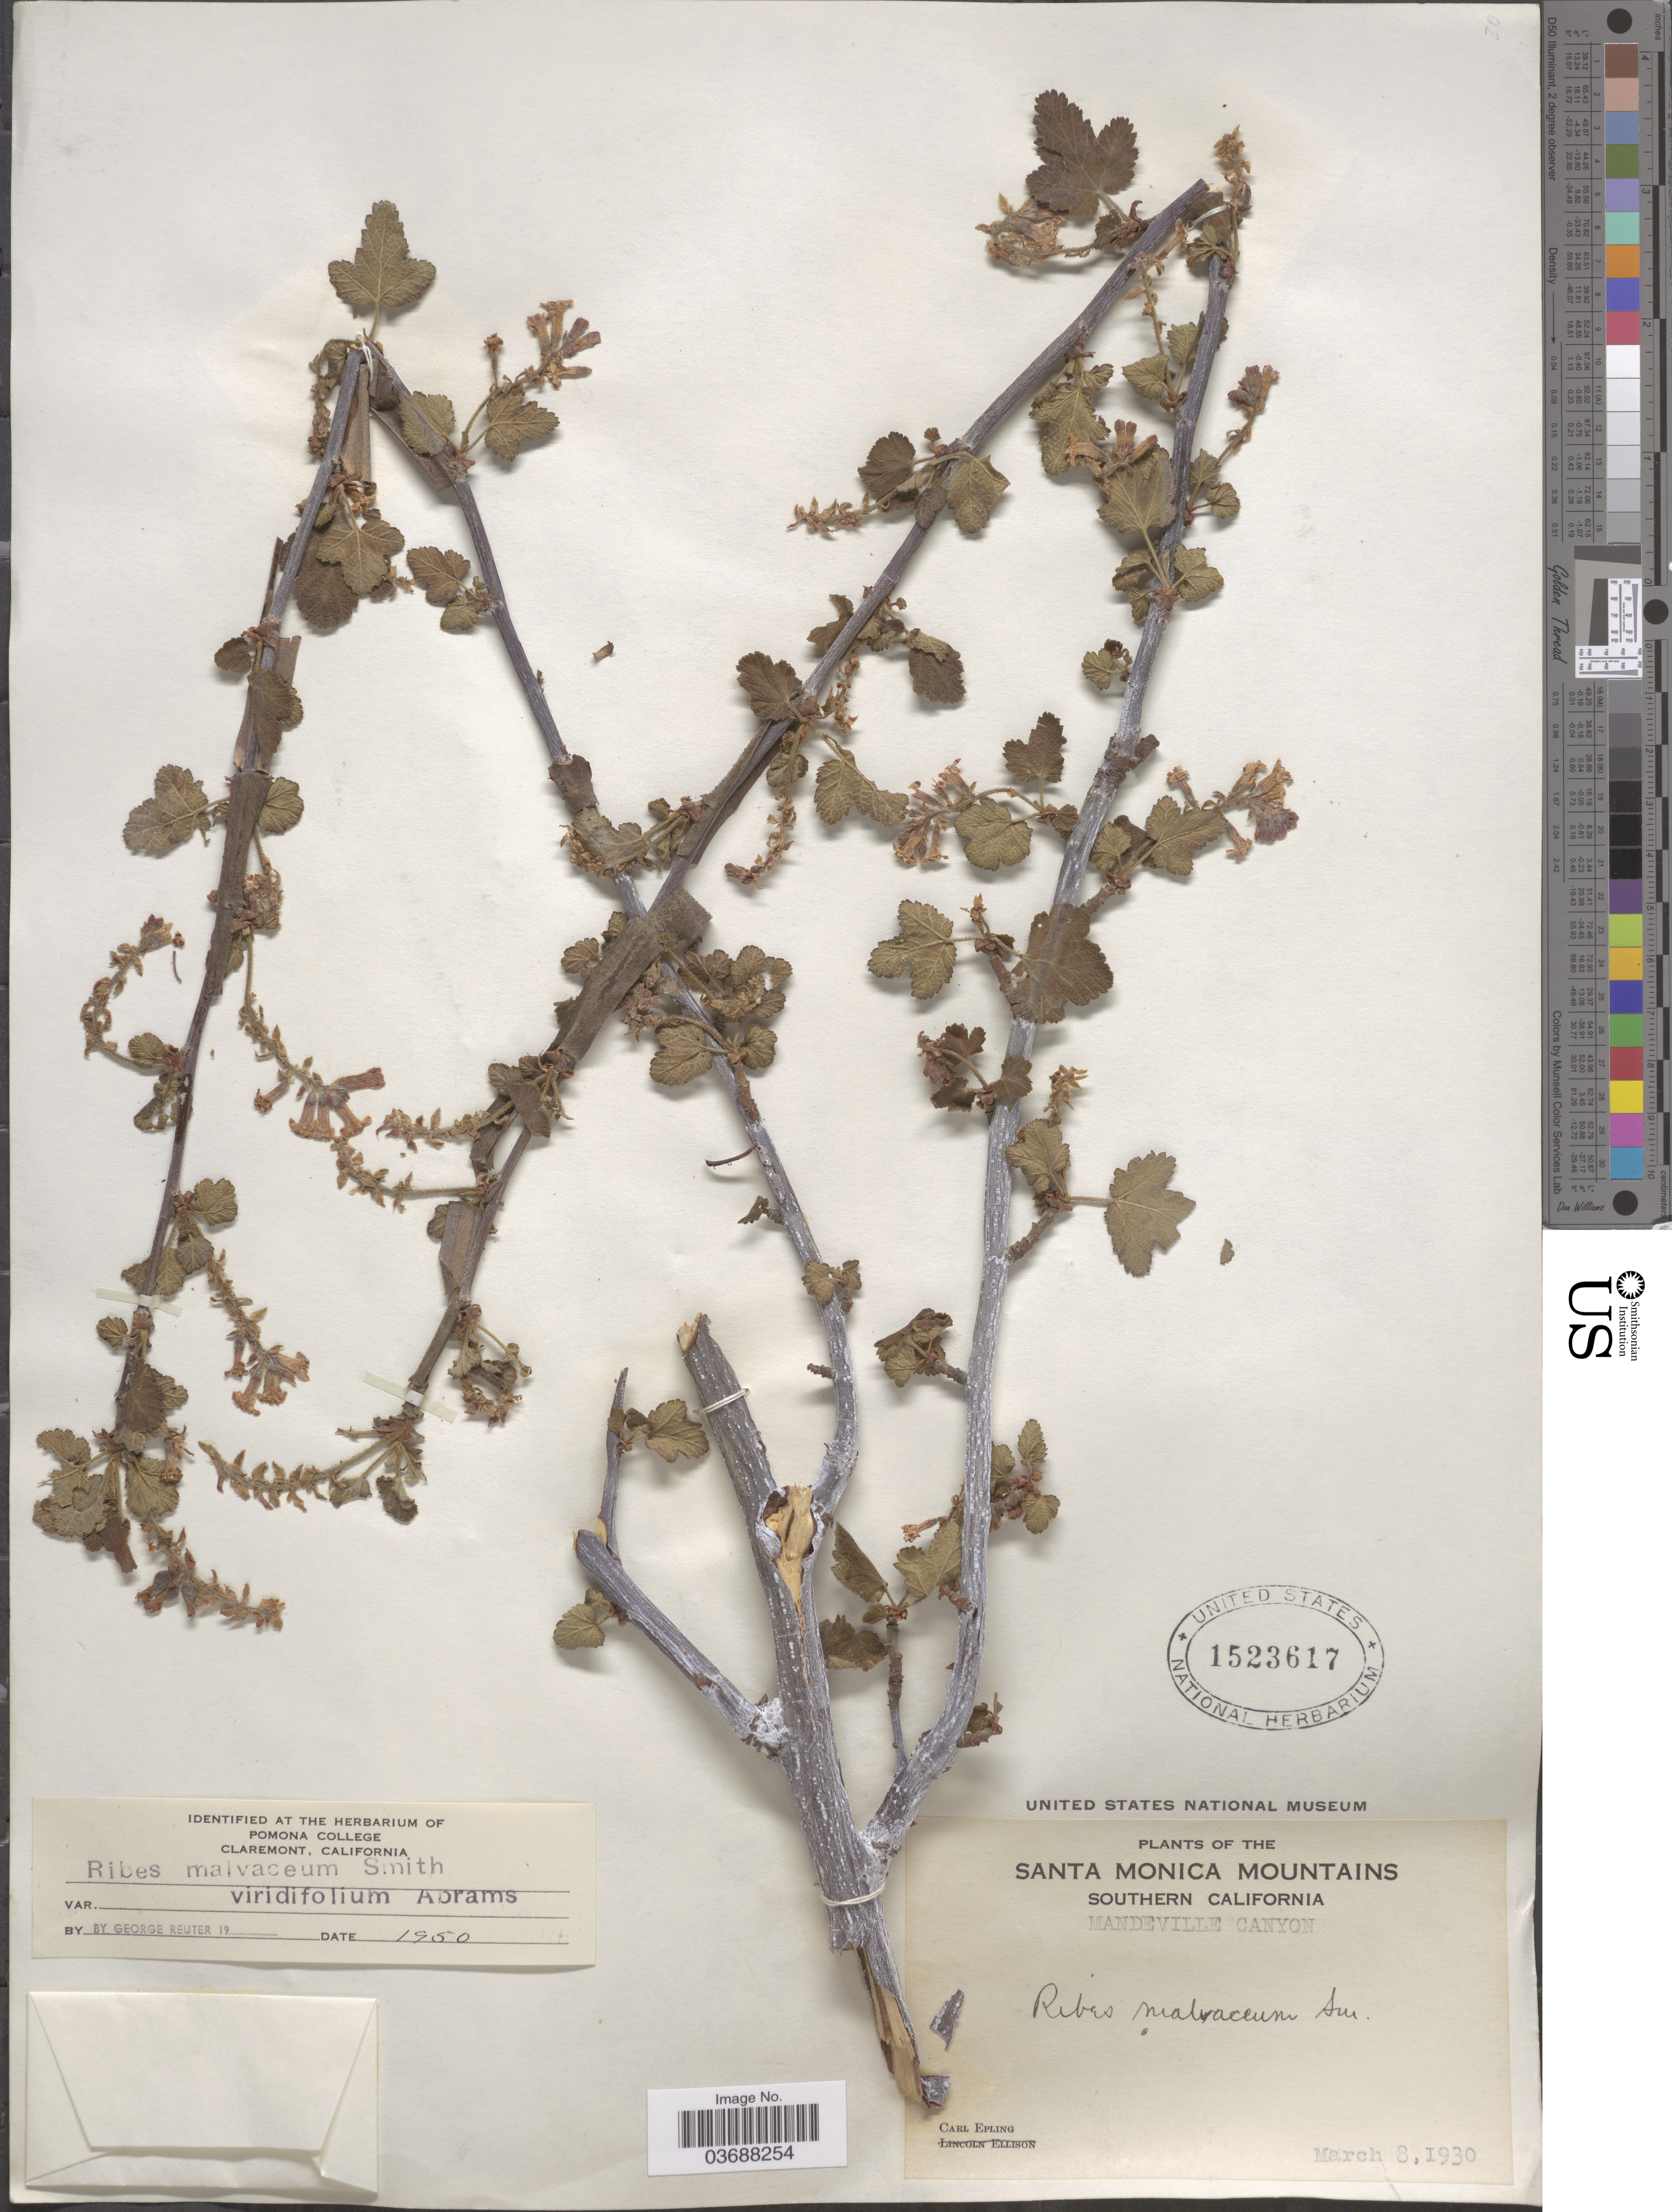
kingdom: Plantae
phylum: Tracheophyta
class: Magnoliopsida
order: Saxifragales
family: Grossulariaceae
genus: Ribes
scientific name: Ribes malvaceum var. viridifolium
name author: Abrams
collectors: C. C. Epling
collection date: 1930-03-08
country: United States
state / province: California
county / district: Los Angeles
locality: Santa Monica Mountains. Southern California. Mandeville Canyon.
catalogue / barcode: US 1523617